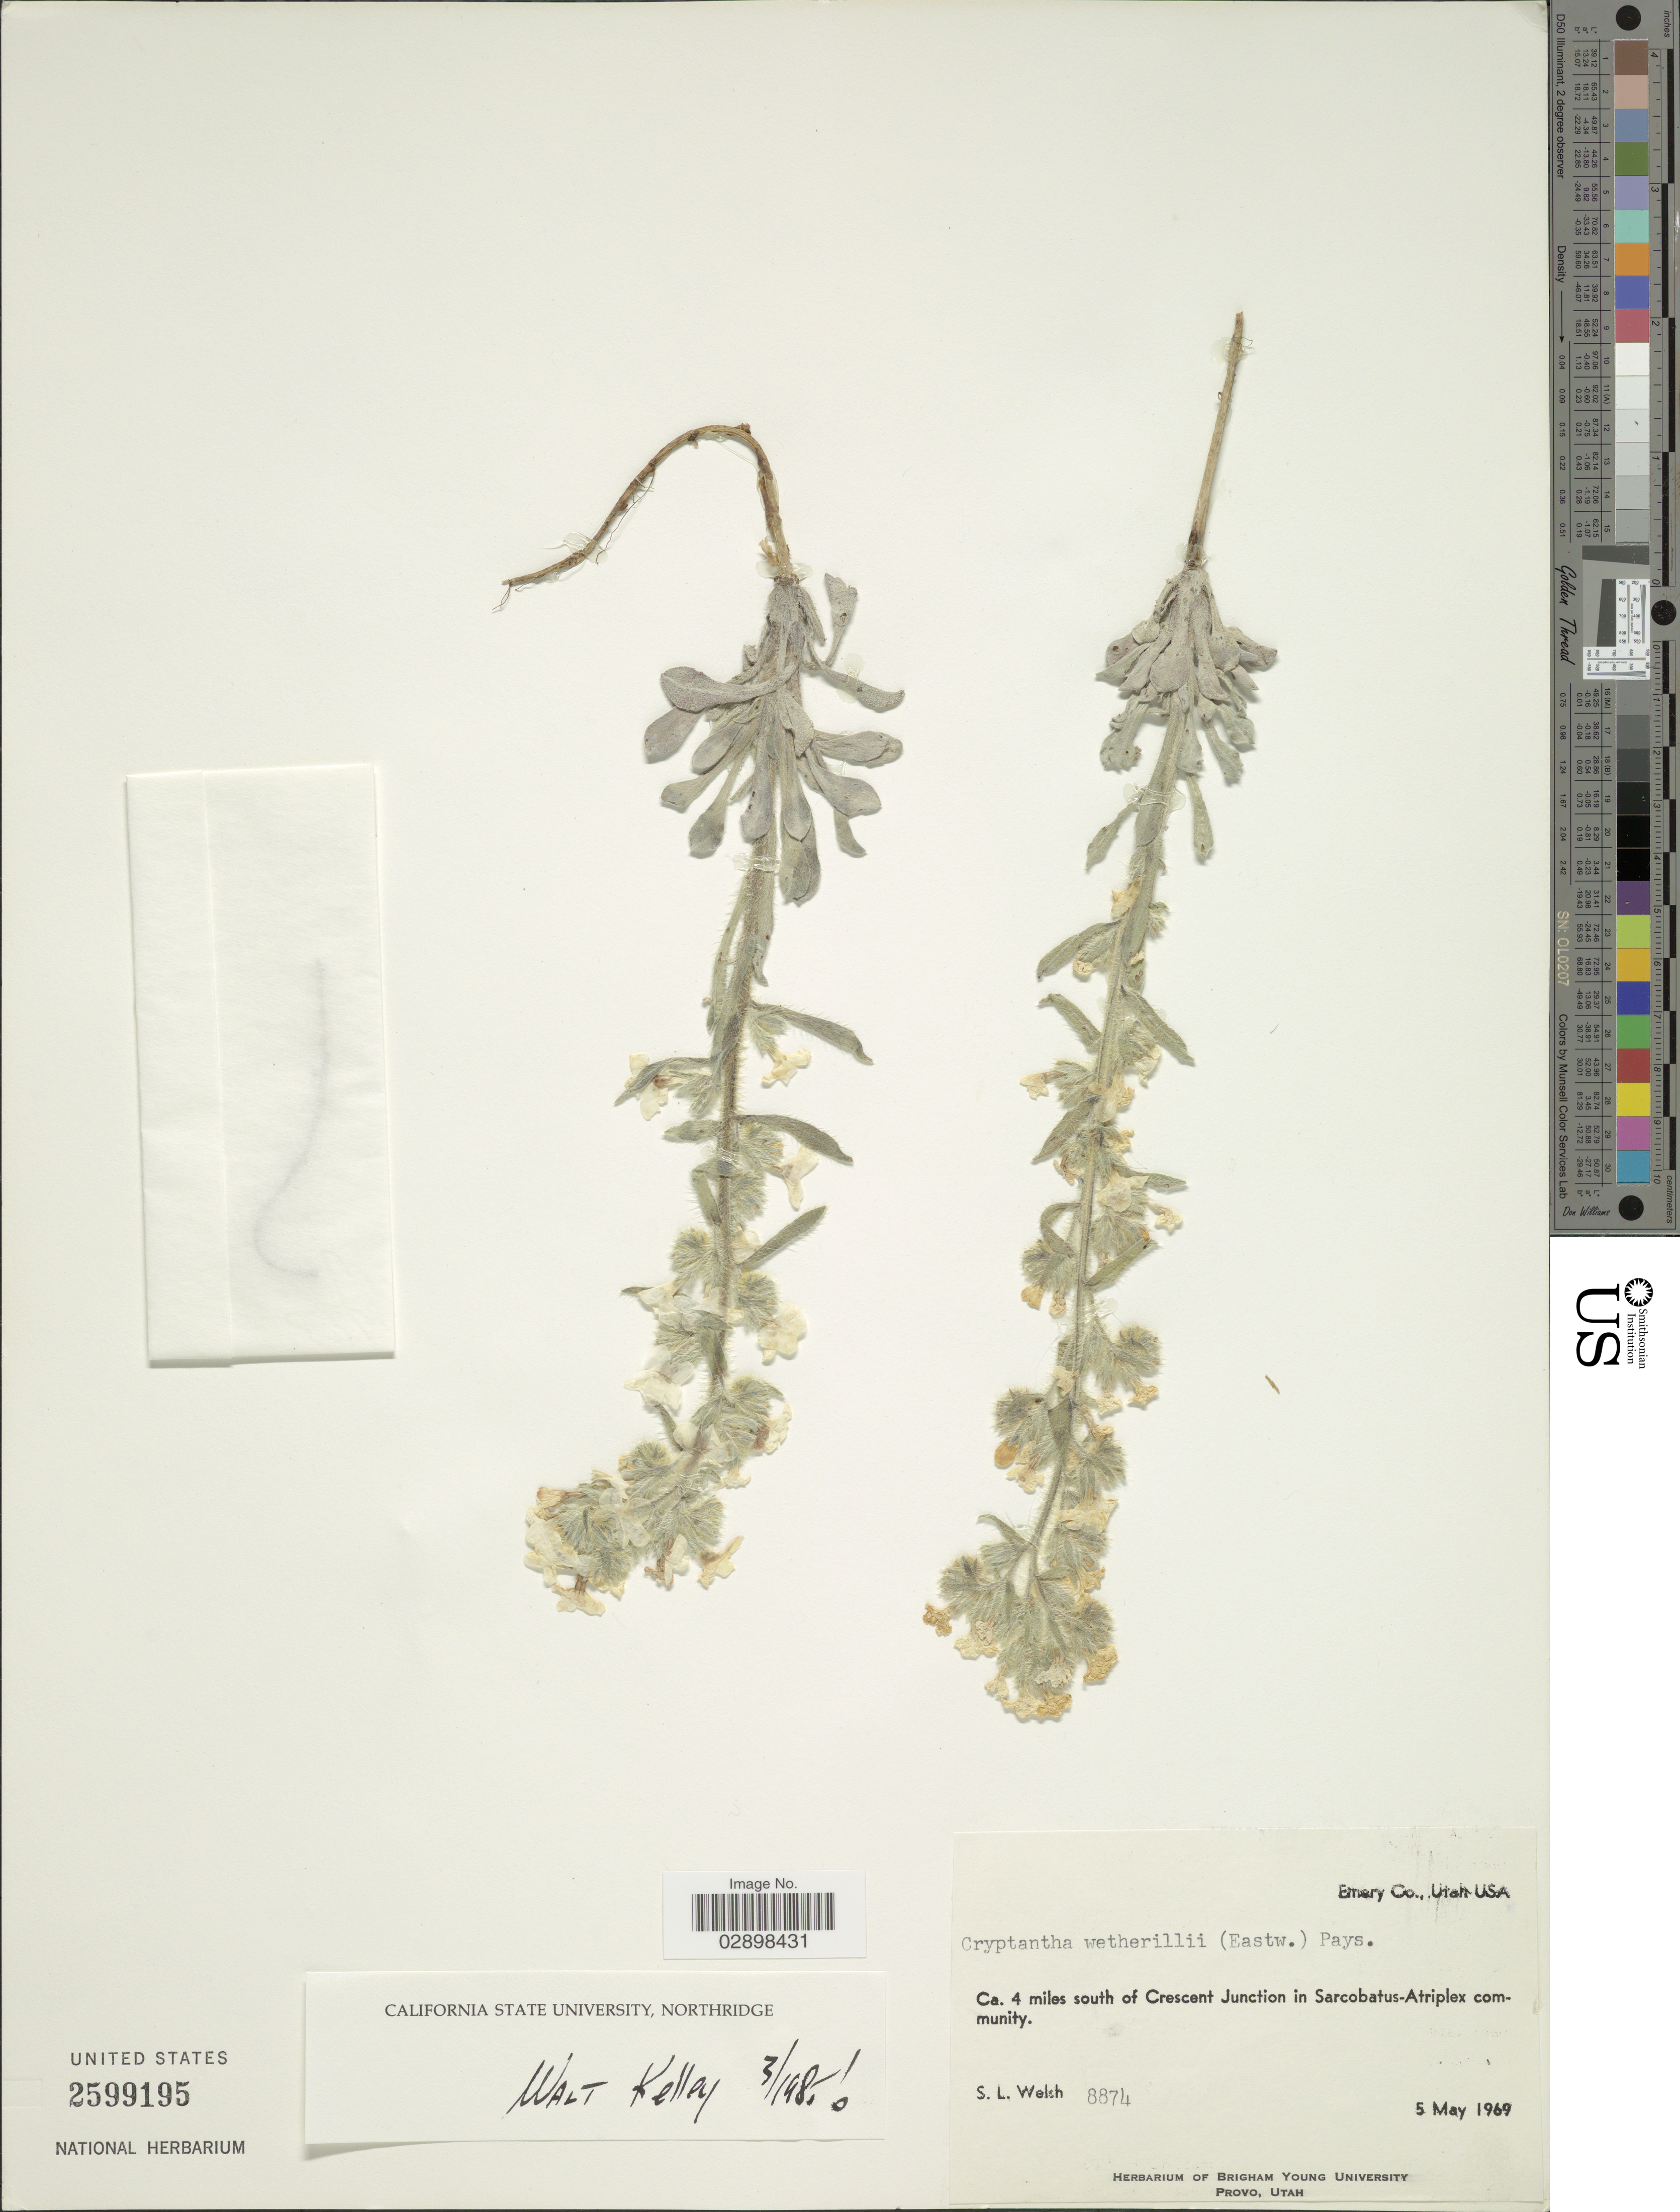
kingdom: Plantae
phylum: Tracheophyta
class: Magnoliopsida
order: Boraginales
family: Boraginaceae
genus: Cryptantha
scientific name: Cryptantha wetherillii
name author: (Eastw.) Payson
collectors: S. Welsh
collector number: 8874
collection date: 1969-05-05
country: United States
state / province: Utah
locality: Emery Co., Ca. 4 miles south of Crescent Junction.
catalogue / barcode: US 2599195